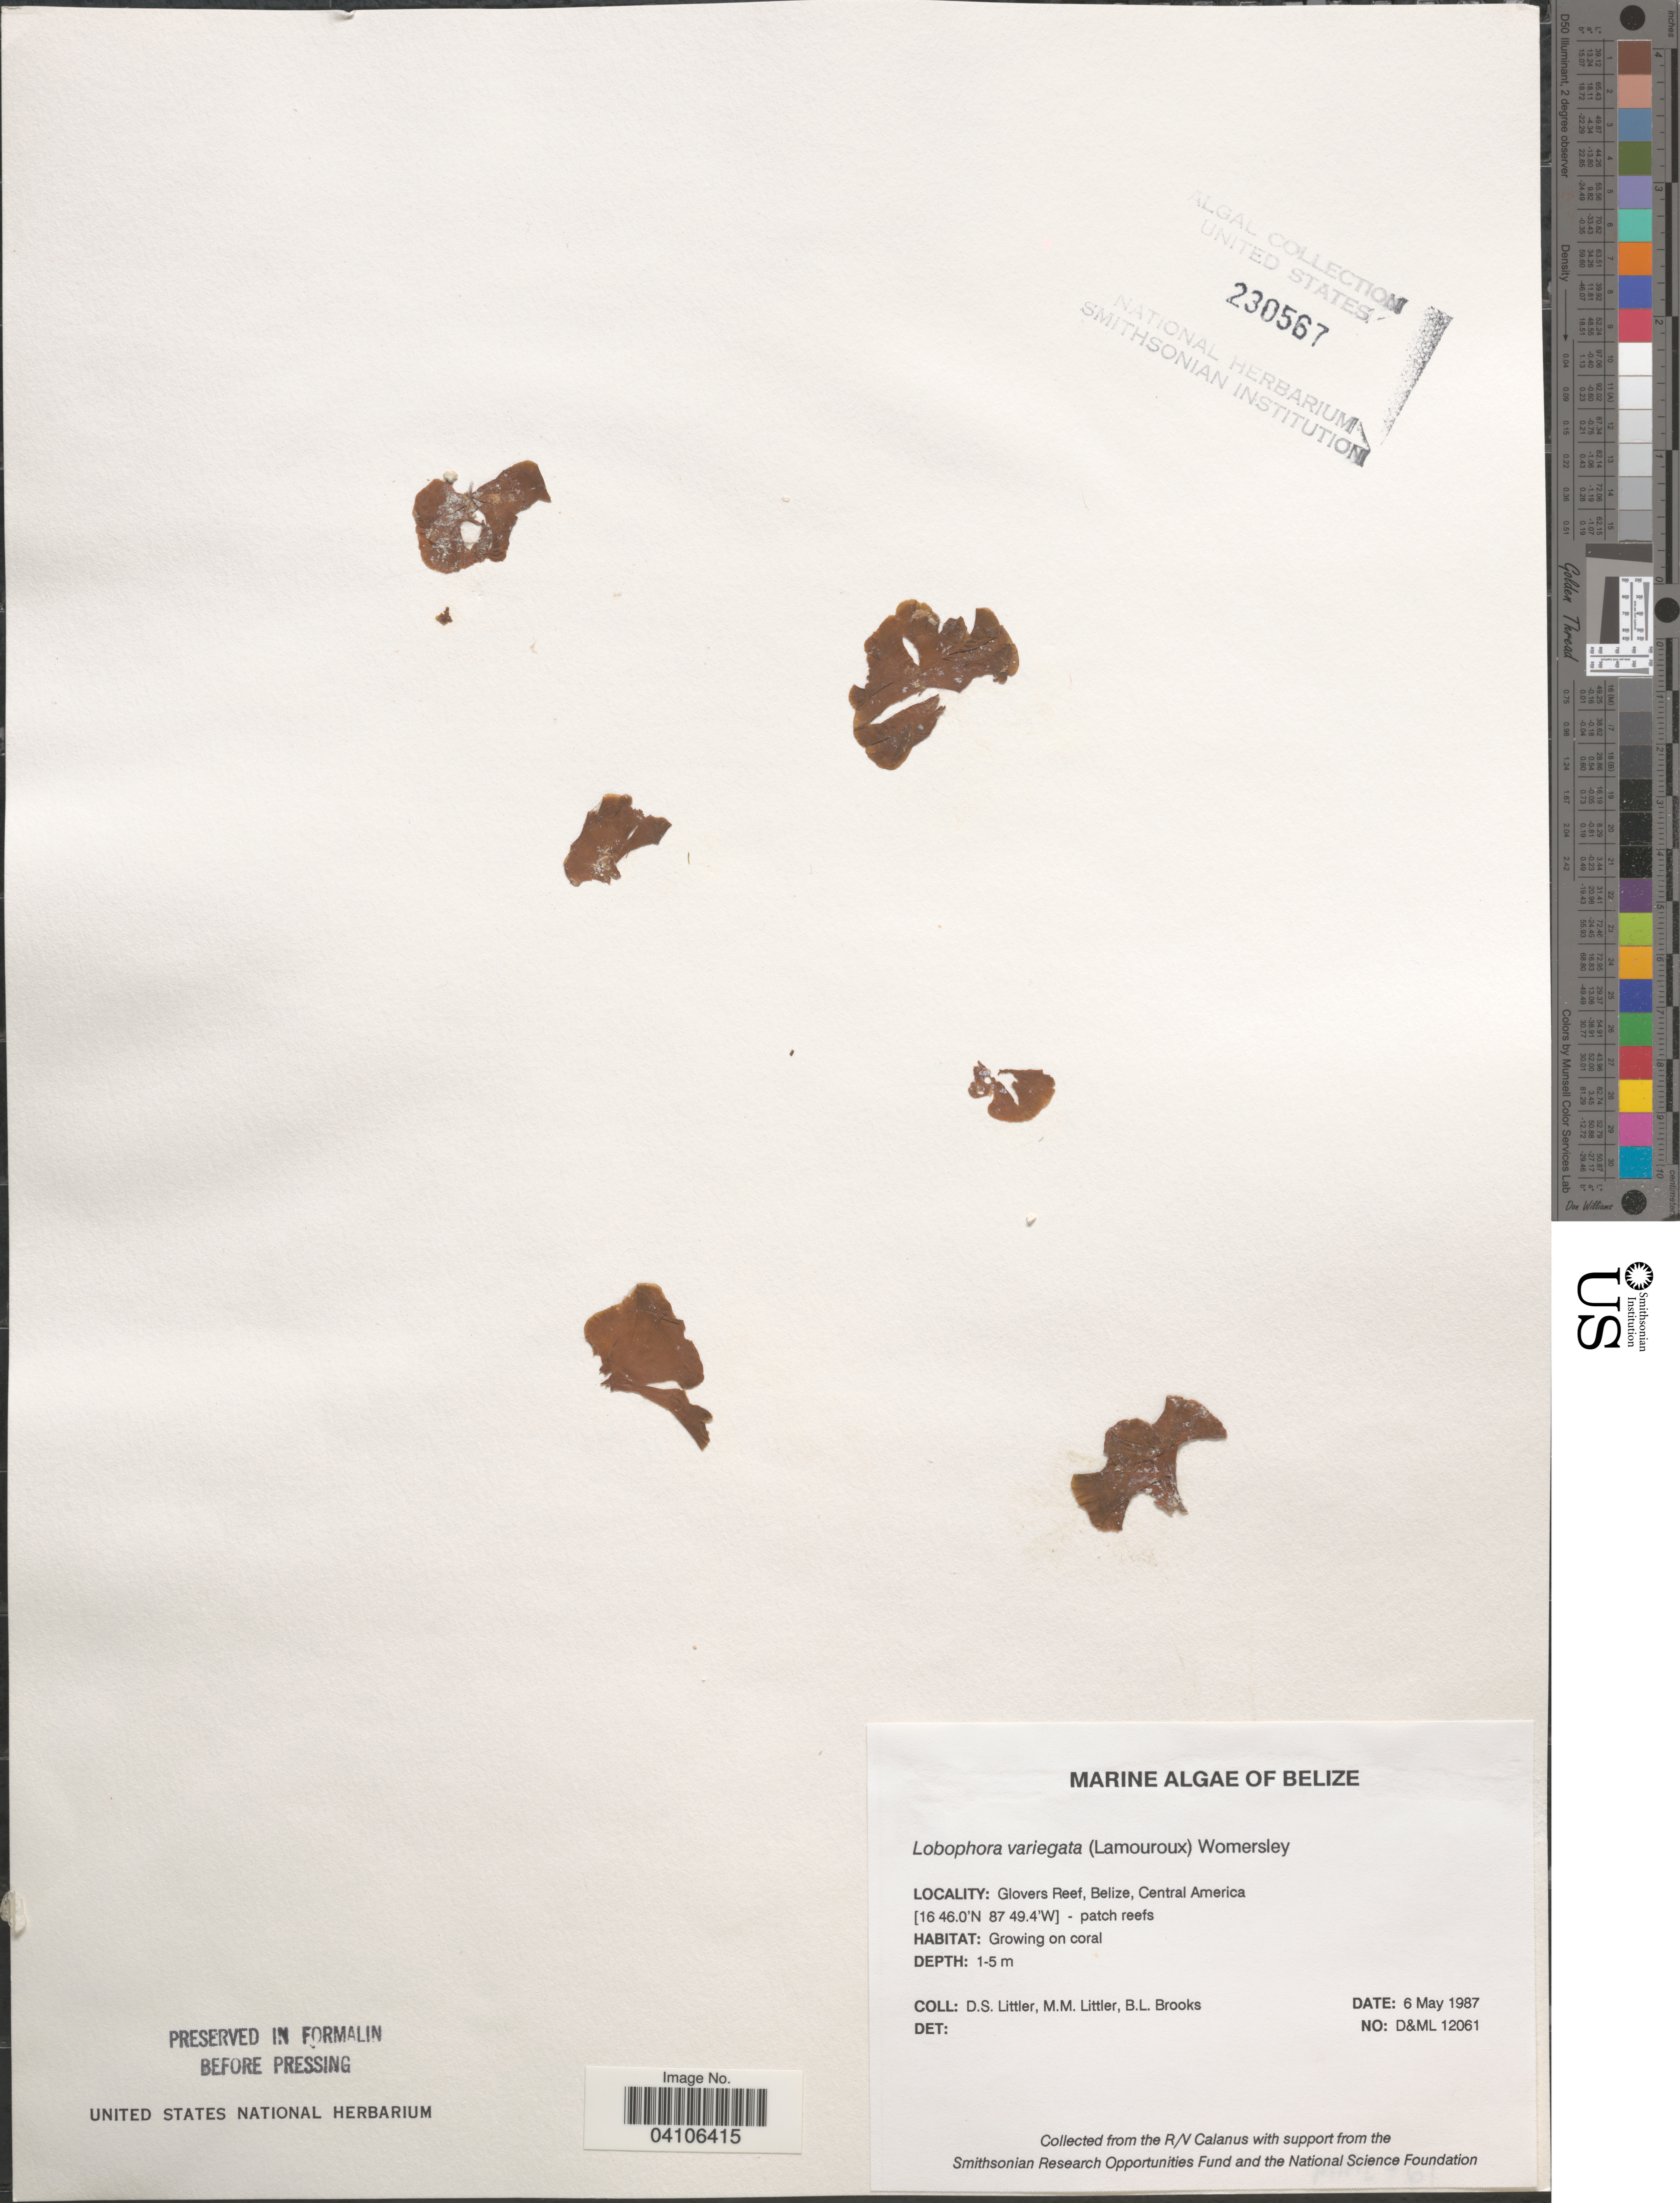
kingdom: Chromista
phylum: Ochrophyta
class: Phaeophyceae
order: Dictyotales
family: Dictyotaceae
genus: Lobophora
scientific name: Lobophora variegata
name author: (J.V.Lamouroux) Womersley & E.C. Oliveira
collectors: D. S. Littler & B. Brooks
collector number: D&ML12061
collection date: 1987-05-06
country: Belize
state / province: Belize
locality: Glovers Reef.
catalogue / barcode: US 230567